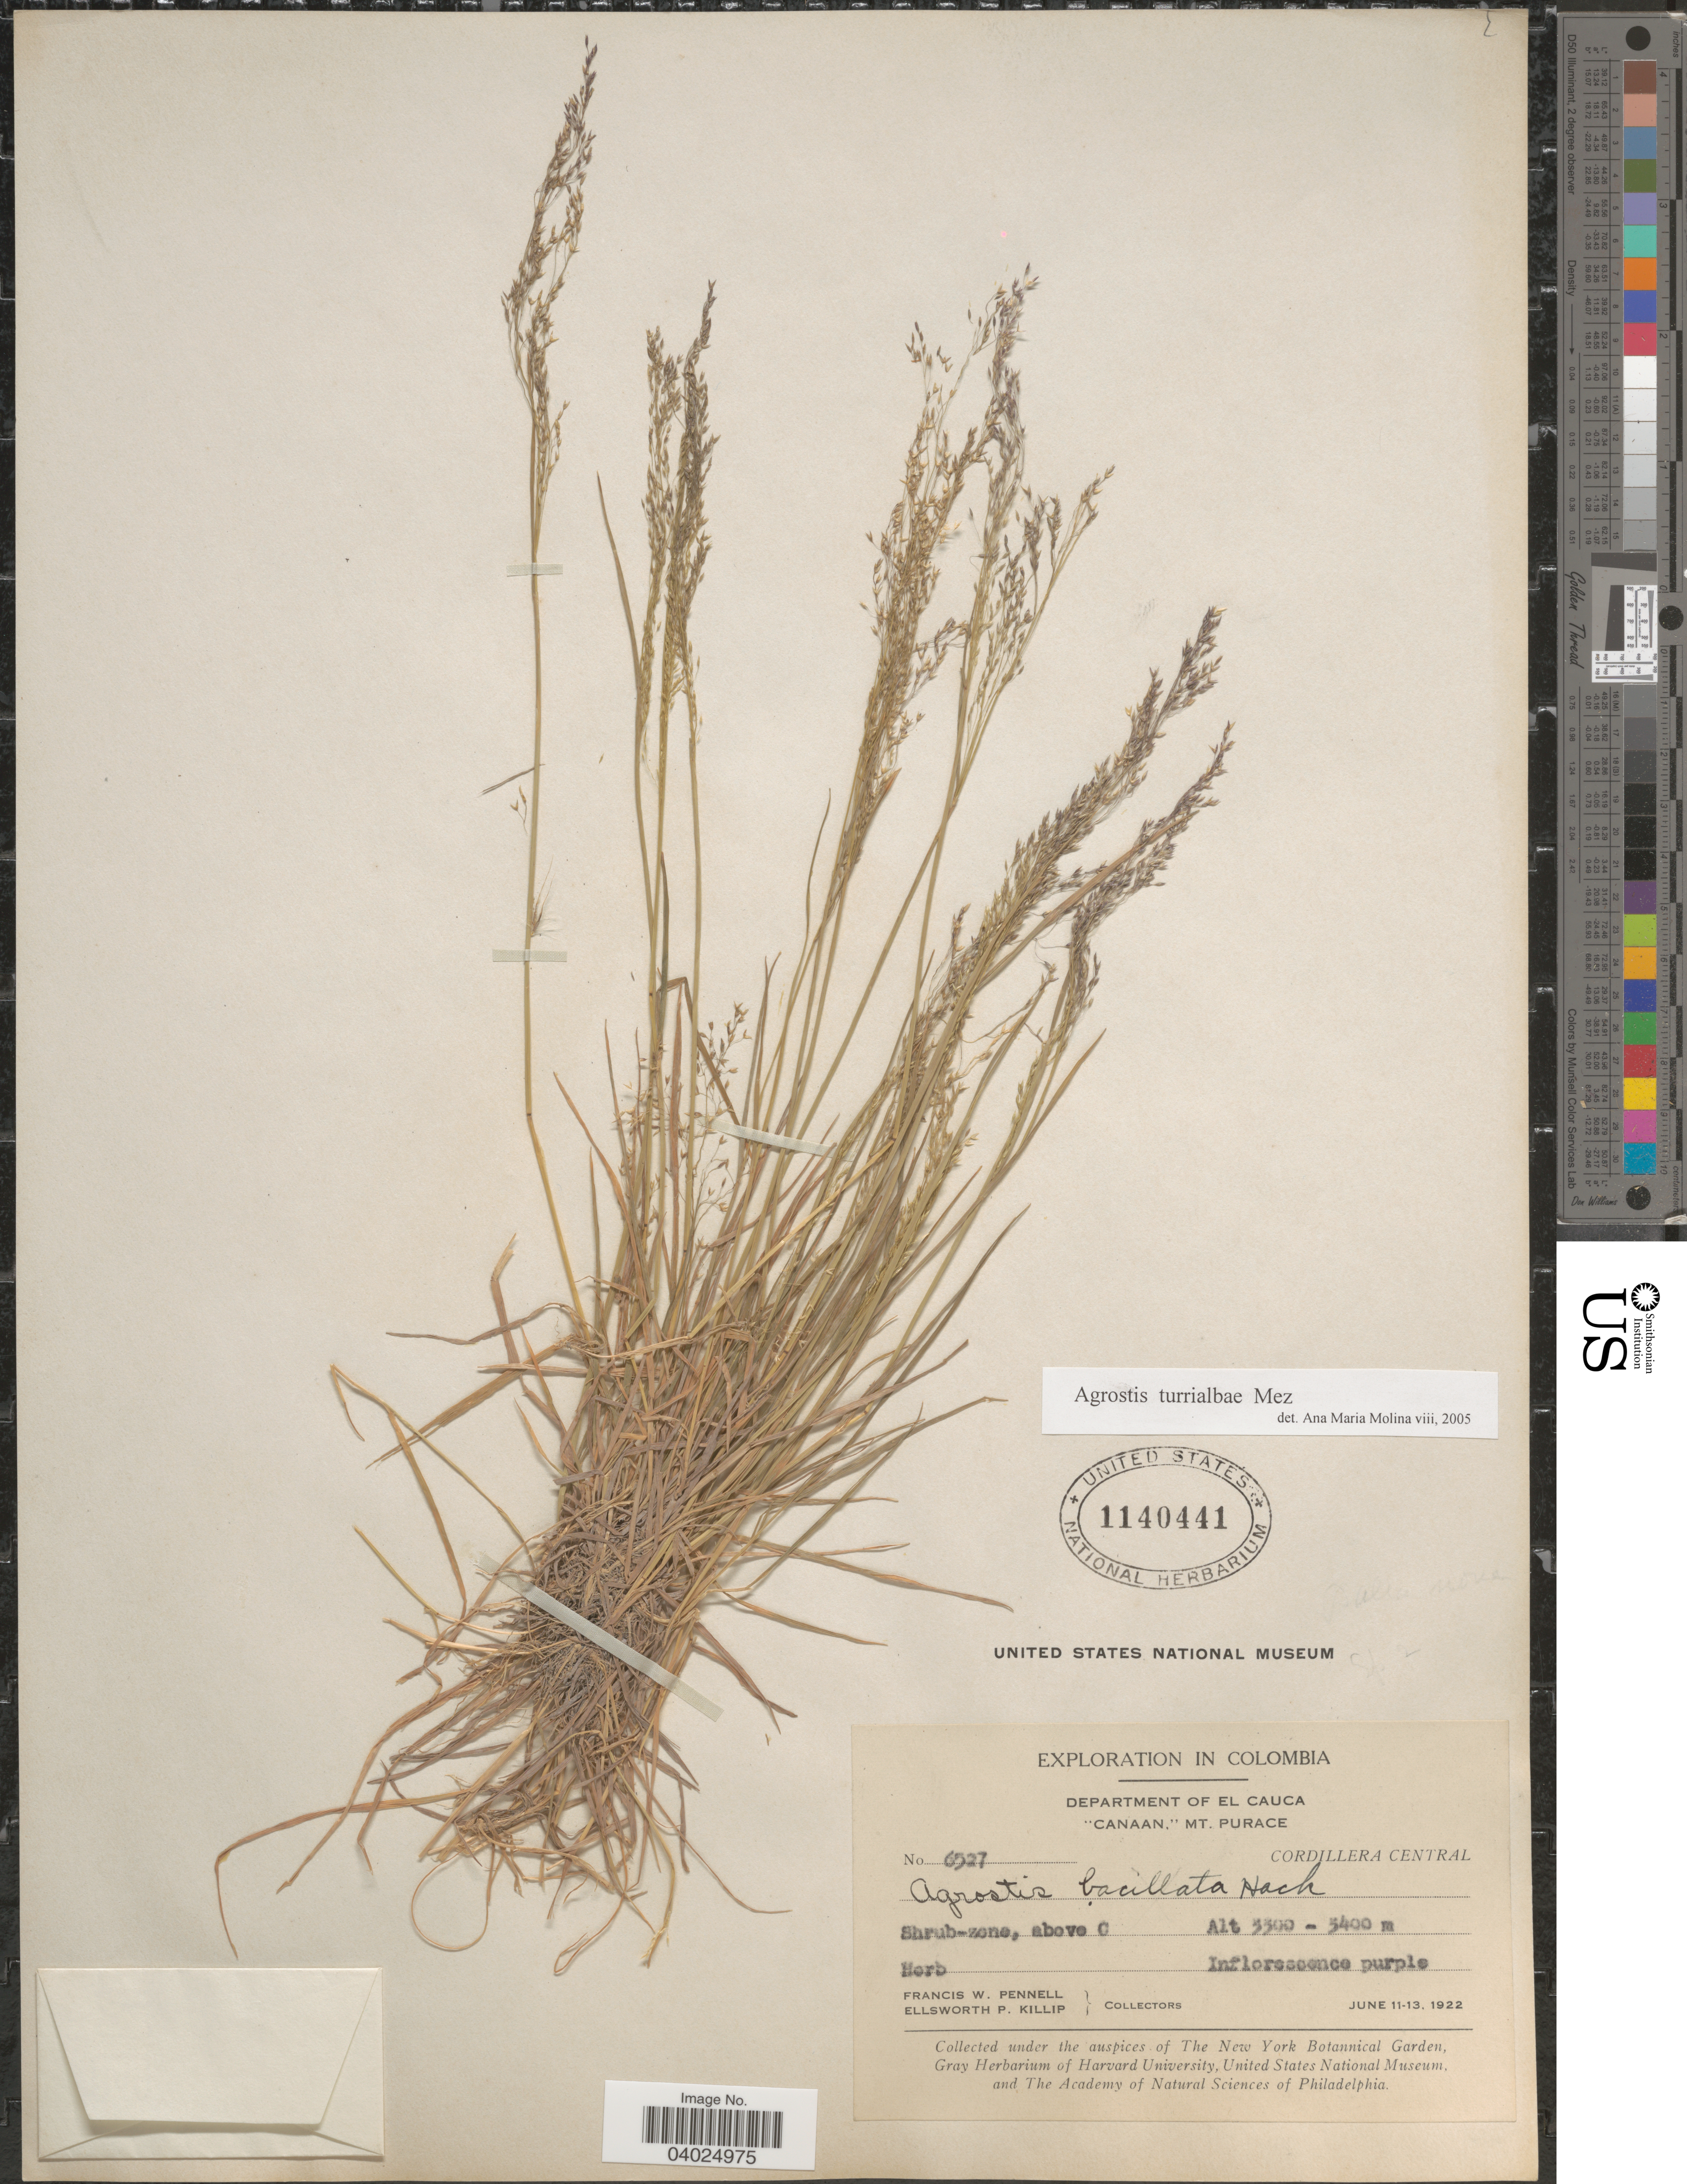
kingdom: Plantae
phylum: Tracheophyta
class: Liliopsida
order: Poales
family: Poaceae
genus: Agrostis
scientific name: Agrostis turrialbae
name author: Mez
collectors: F. W. Pennell & E. P. Killip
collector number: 6527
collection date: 1922-06-11/1922-06-13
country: Colombia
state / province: Cauca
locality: Department of El Cauca. "Canaan," Mt. Purace. Cordillera Central. Above C.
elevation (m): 3300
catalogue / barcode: US 1140441